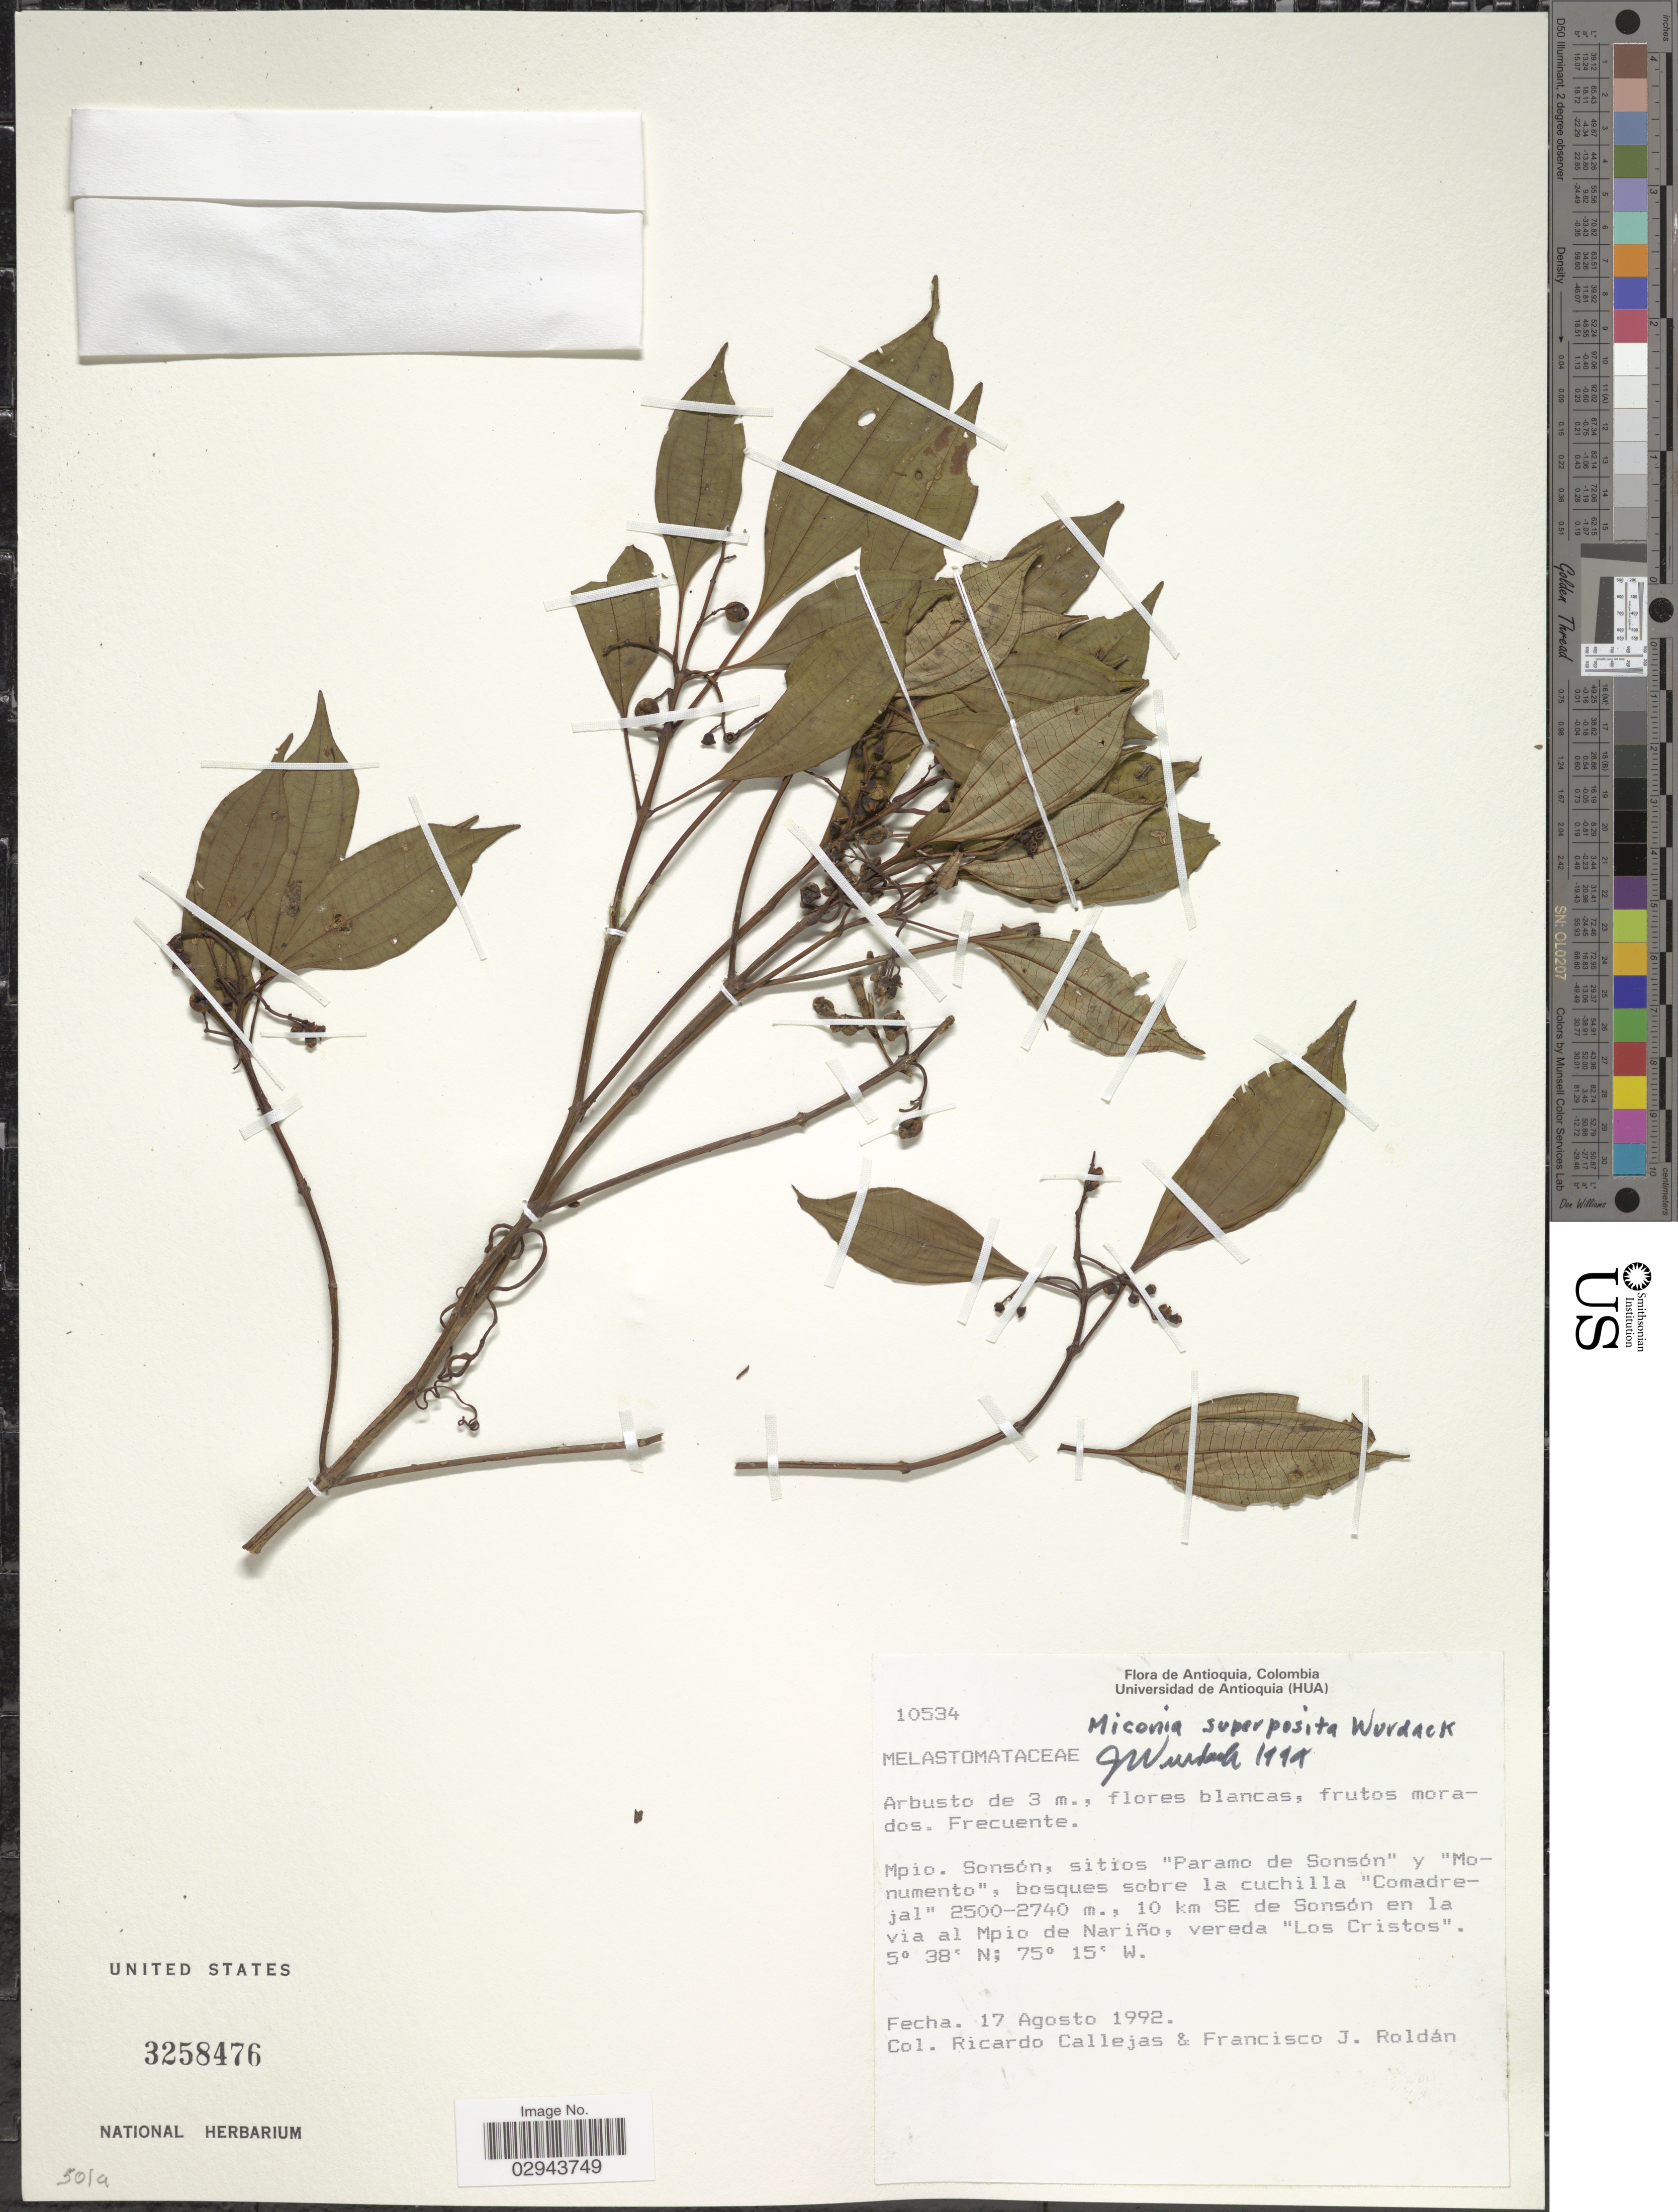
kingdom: Plantae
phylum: Tracheophyta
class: Magnoliopsida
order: Myrtales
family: Melastomataceae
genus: Miconia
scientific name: Miconia superposita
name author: Wurdack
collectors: R. Callejas & F. J. Roldán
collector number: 10534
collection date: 1992-08-17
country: Colombia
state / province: Antioquia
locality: Mpio. Sonsón, sitios "Paramo de Sonsón" y "Monumento", bosques sobre la cuchilla "Comadrejal".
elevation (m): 2500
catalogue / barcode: US 3258476